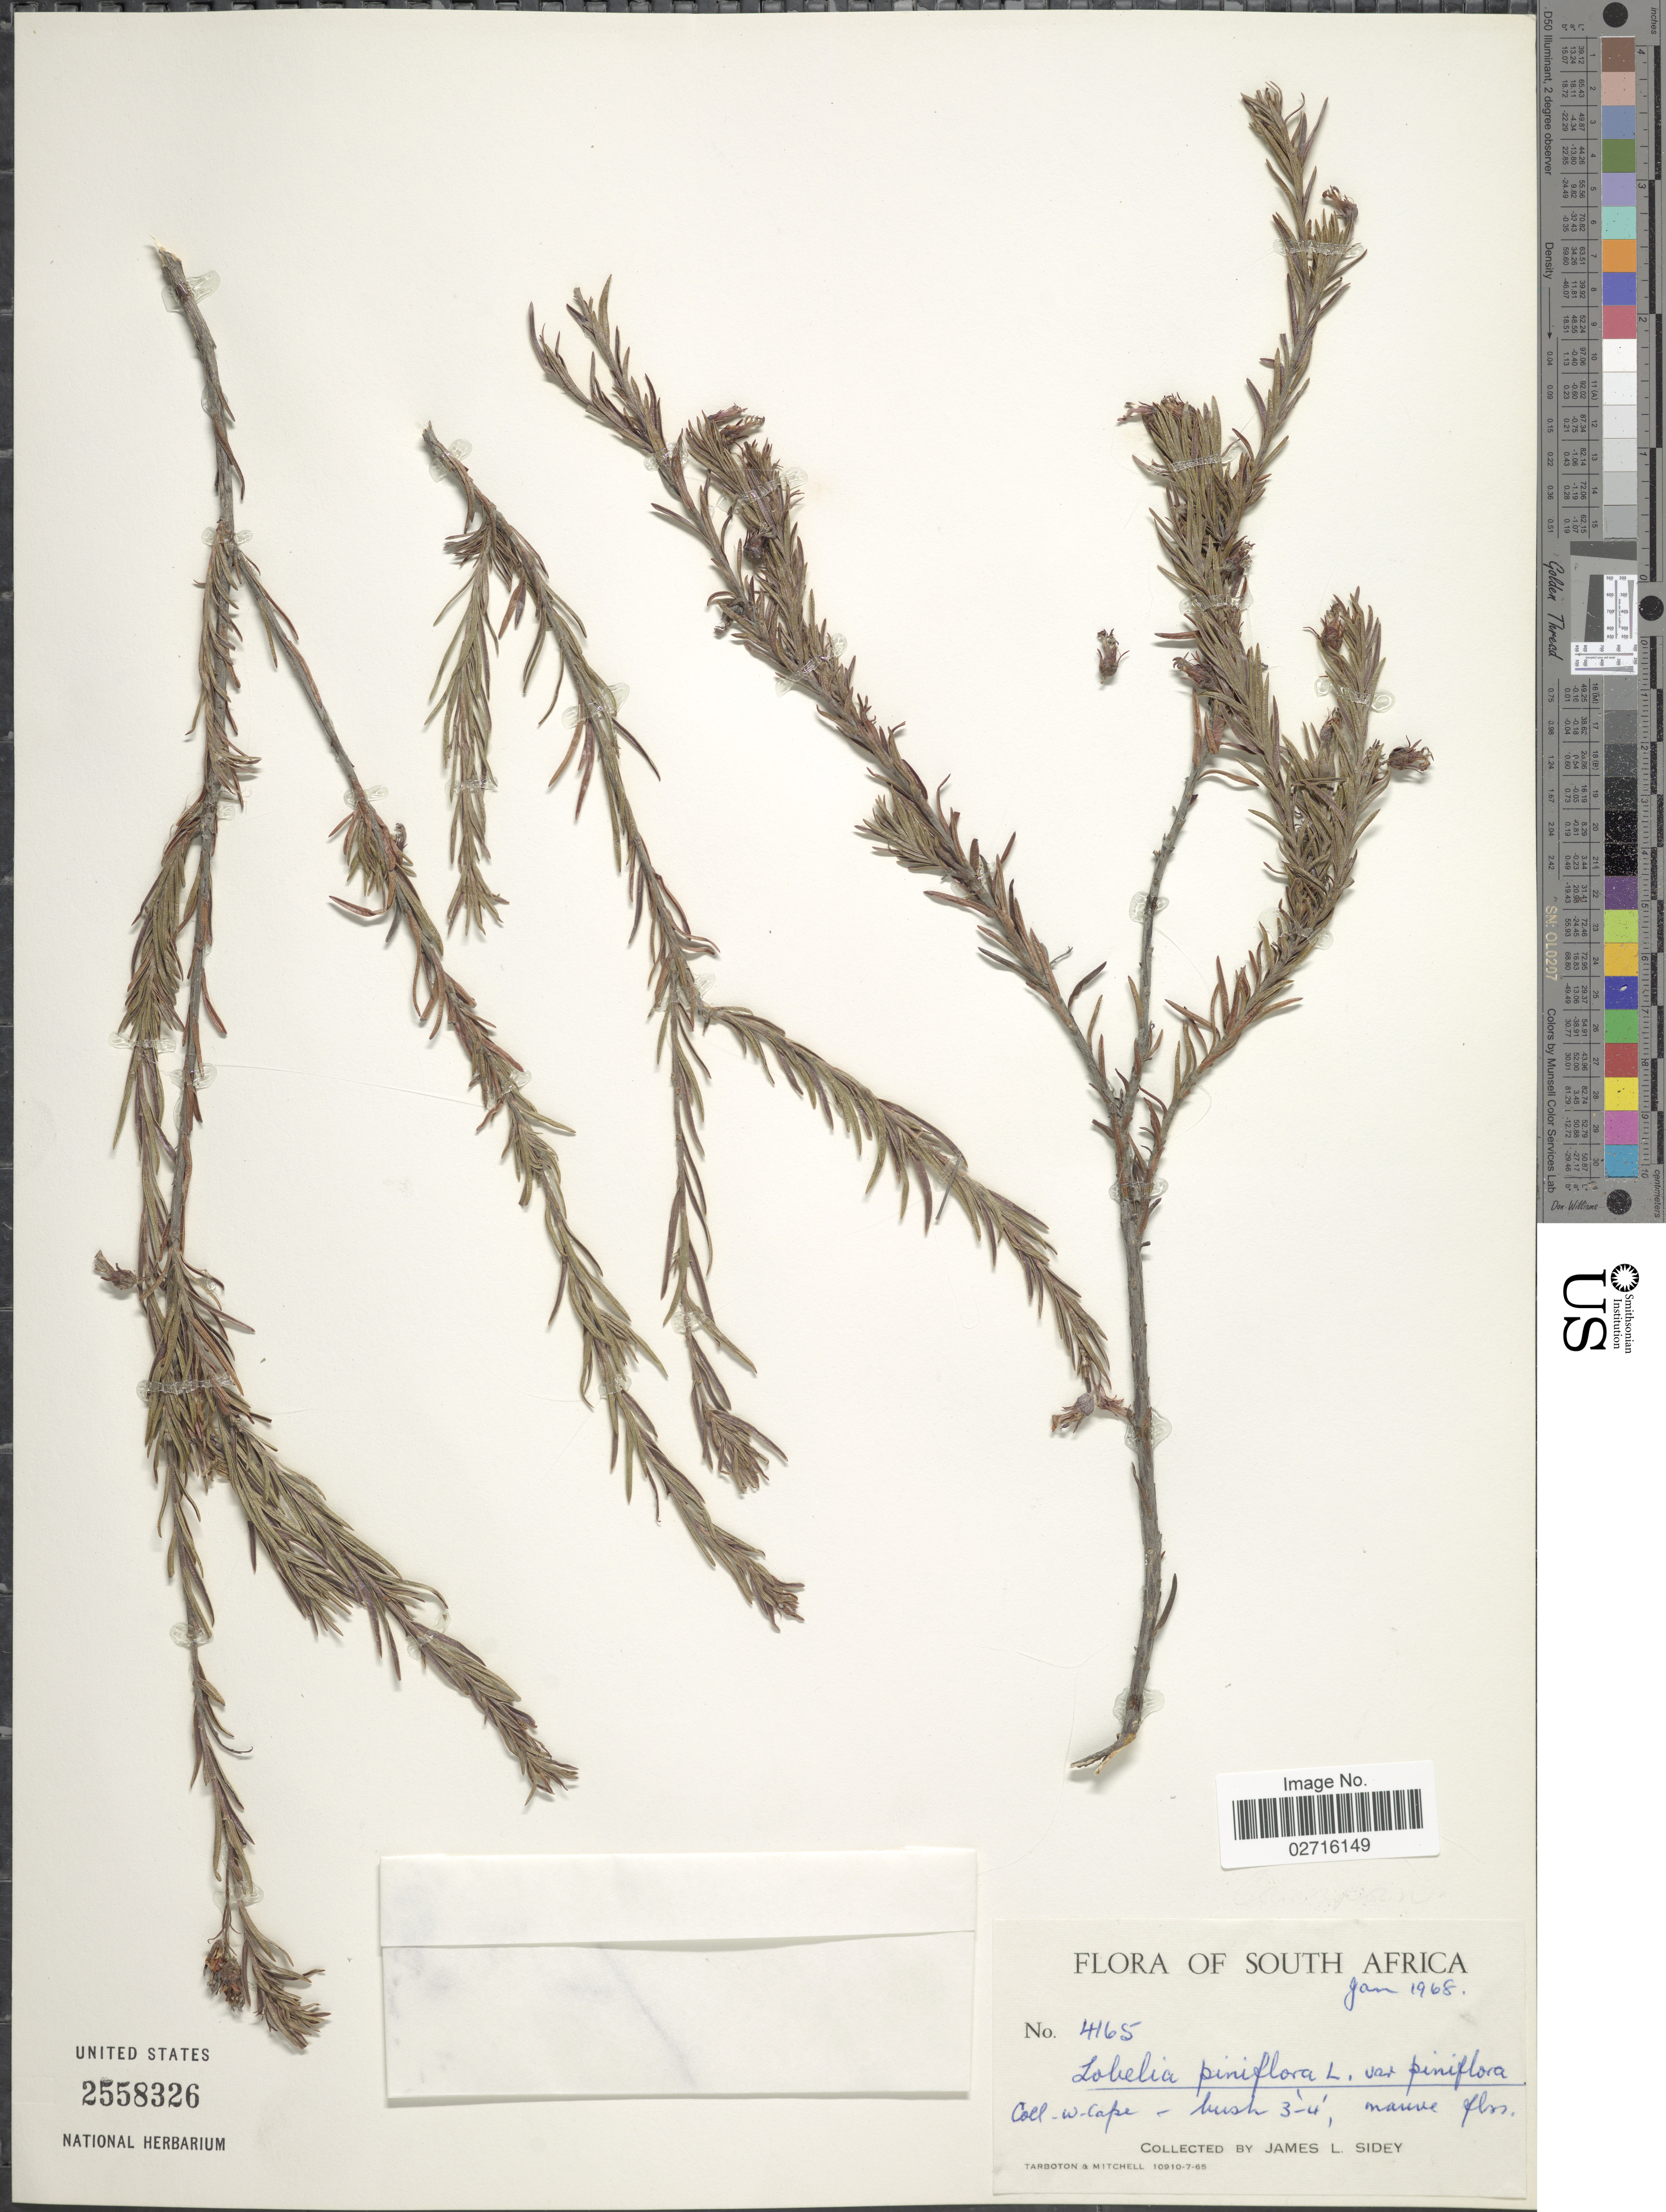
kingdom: Plantae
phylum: Tracheophyta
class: Magnoliopsida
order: Asterales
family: Campanulaceae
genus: Lobelia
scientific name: Lobelia pinifolia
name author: L.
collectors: J. L. Sidey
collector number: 4165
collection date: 1968-01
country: South Africa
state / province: Western Cape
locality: W. Cape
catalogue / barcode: US 2558326